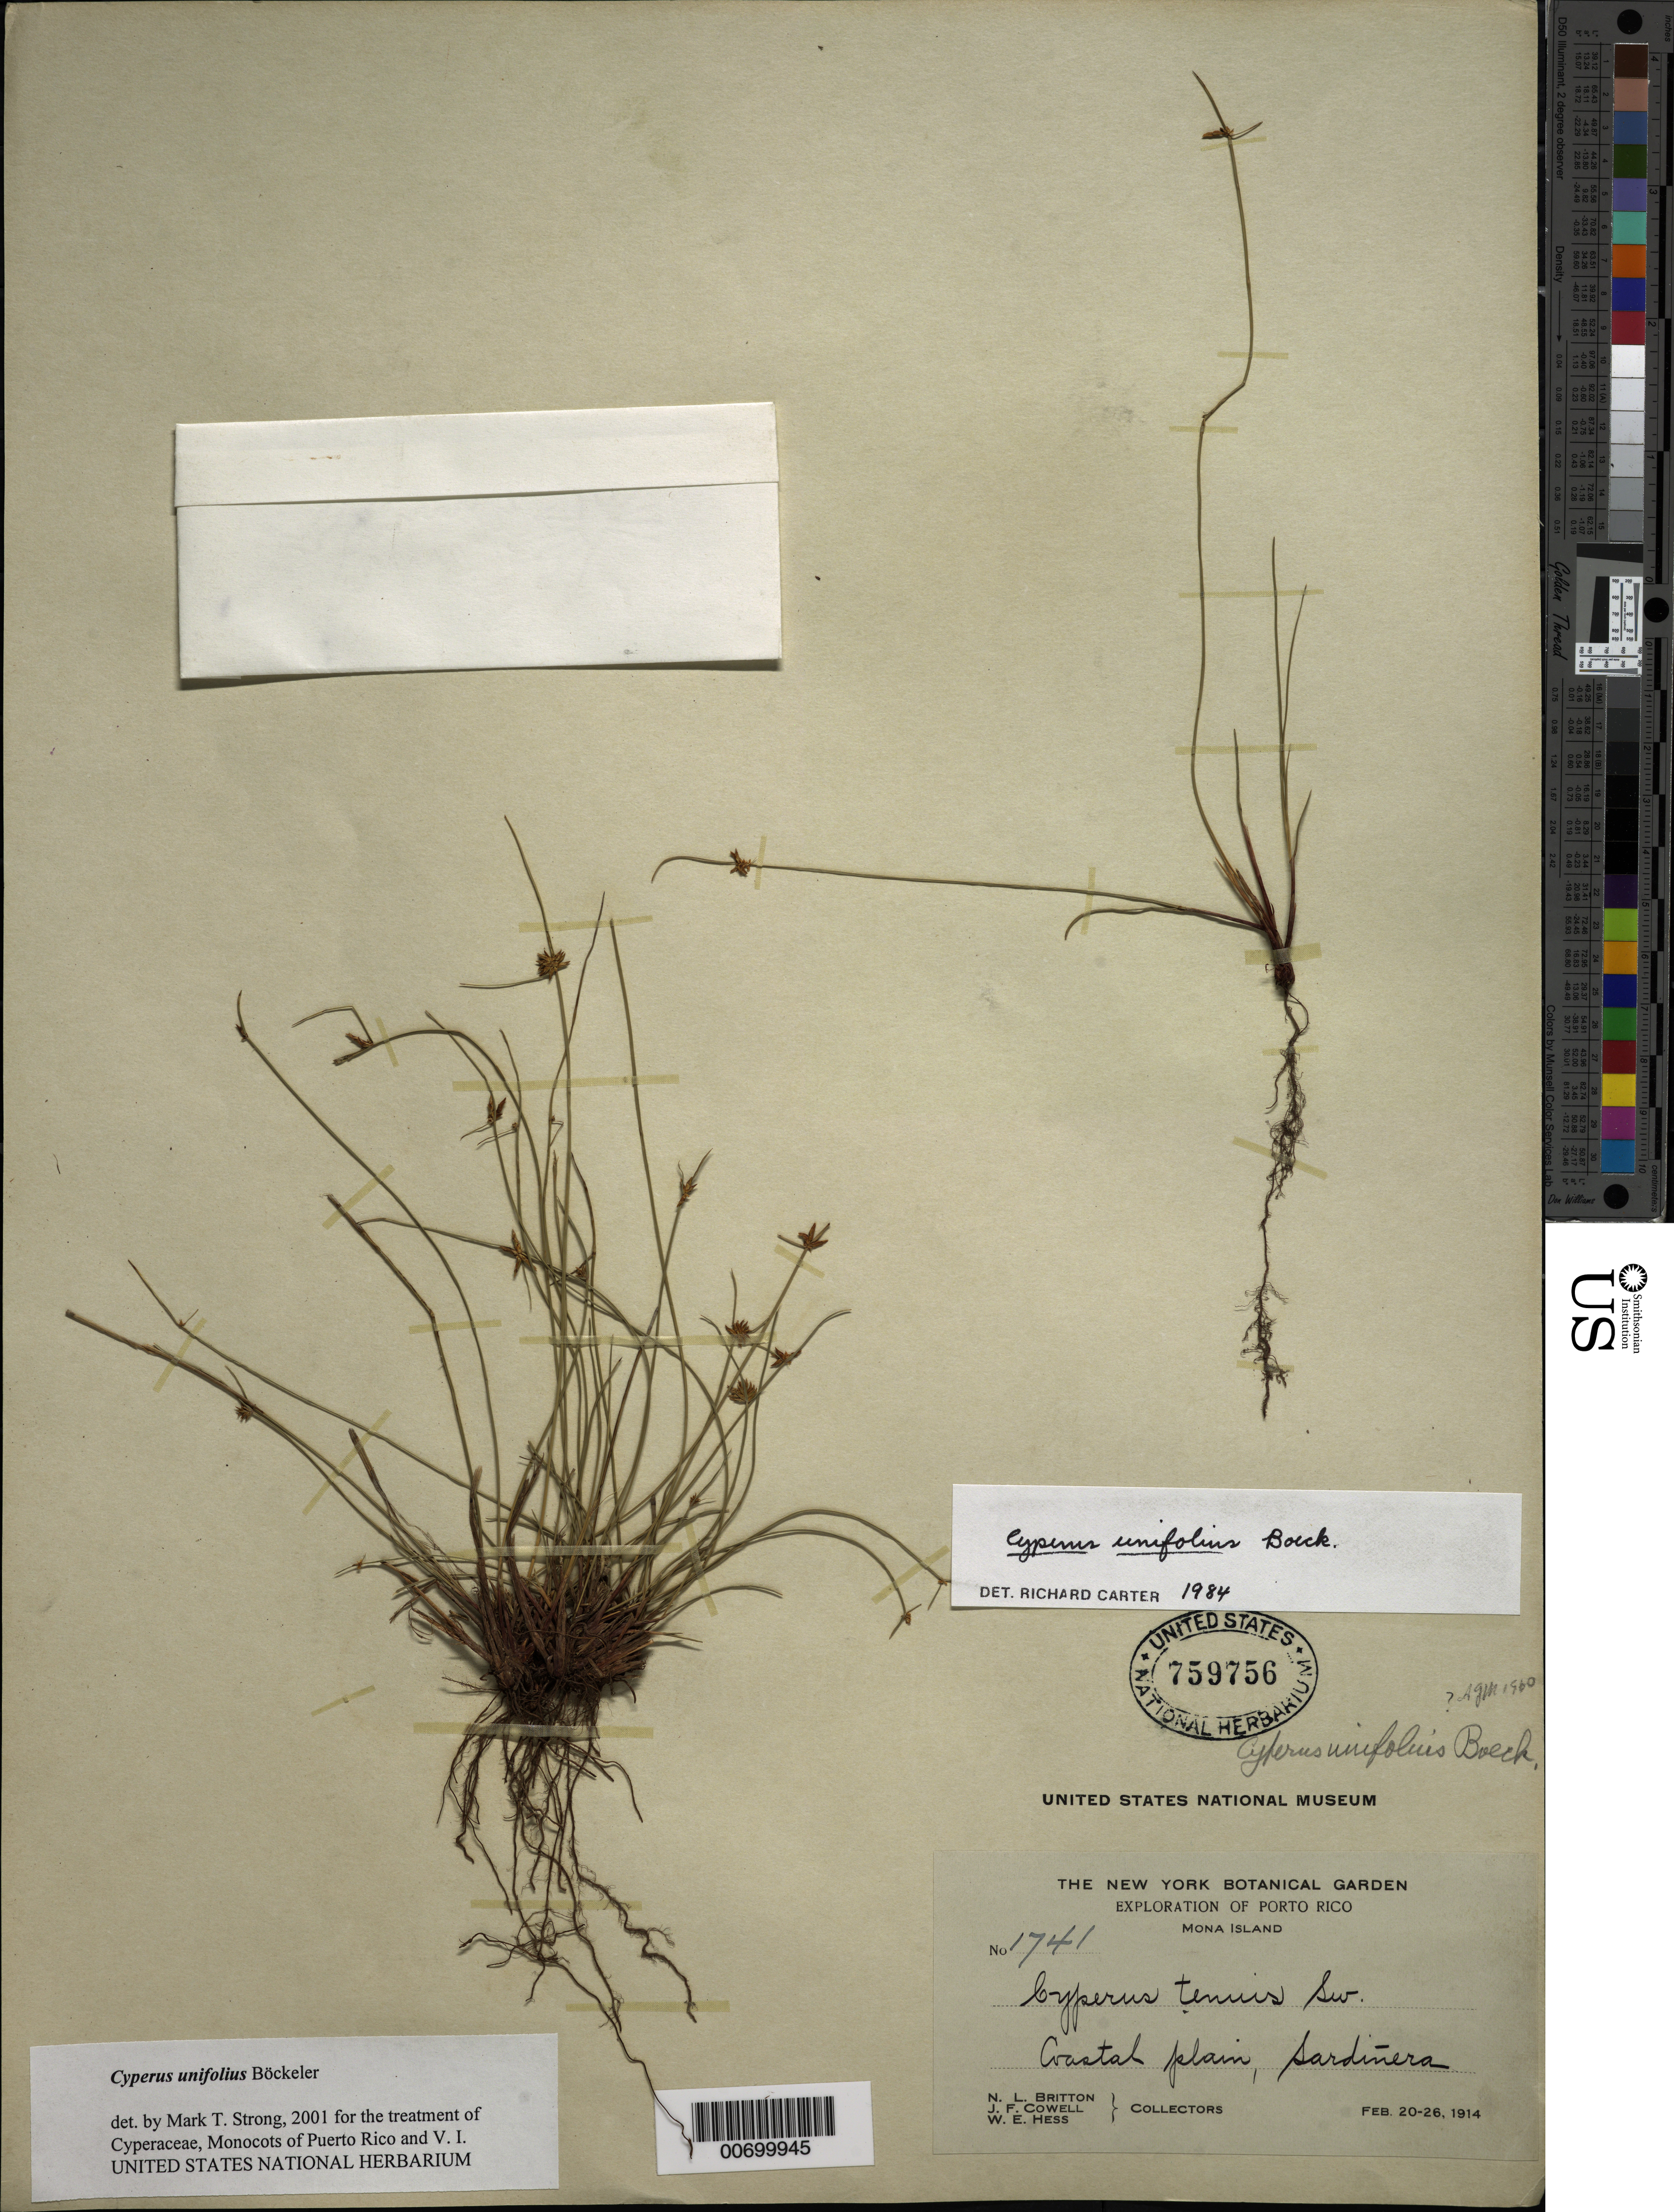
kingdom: Plantae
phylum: Tracheophyta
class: Liliopsida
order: Poales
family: Cyperaceae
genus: Cyperus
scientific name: Cyperus unifolius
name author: Boeckeler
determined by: Strong, M. T., (US), Smithsonian Institution - National Museum of Natural History (UNITED STATES)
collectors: N. Britton, J. F. Cowell & W. Hess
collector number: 1741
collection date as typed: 20 Feb 1914 to 26 Feb 1914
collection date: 1914-02-20/1914-02-26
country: Puerto Rico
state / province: Mayaguëz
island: Mona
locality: Mona Island: Sardinera.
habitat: Coastal plain.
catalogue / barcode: US 759756